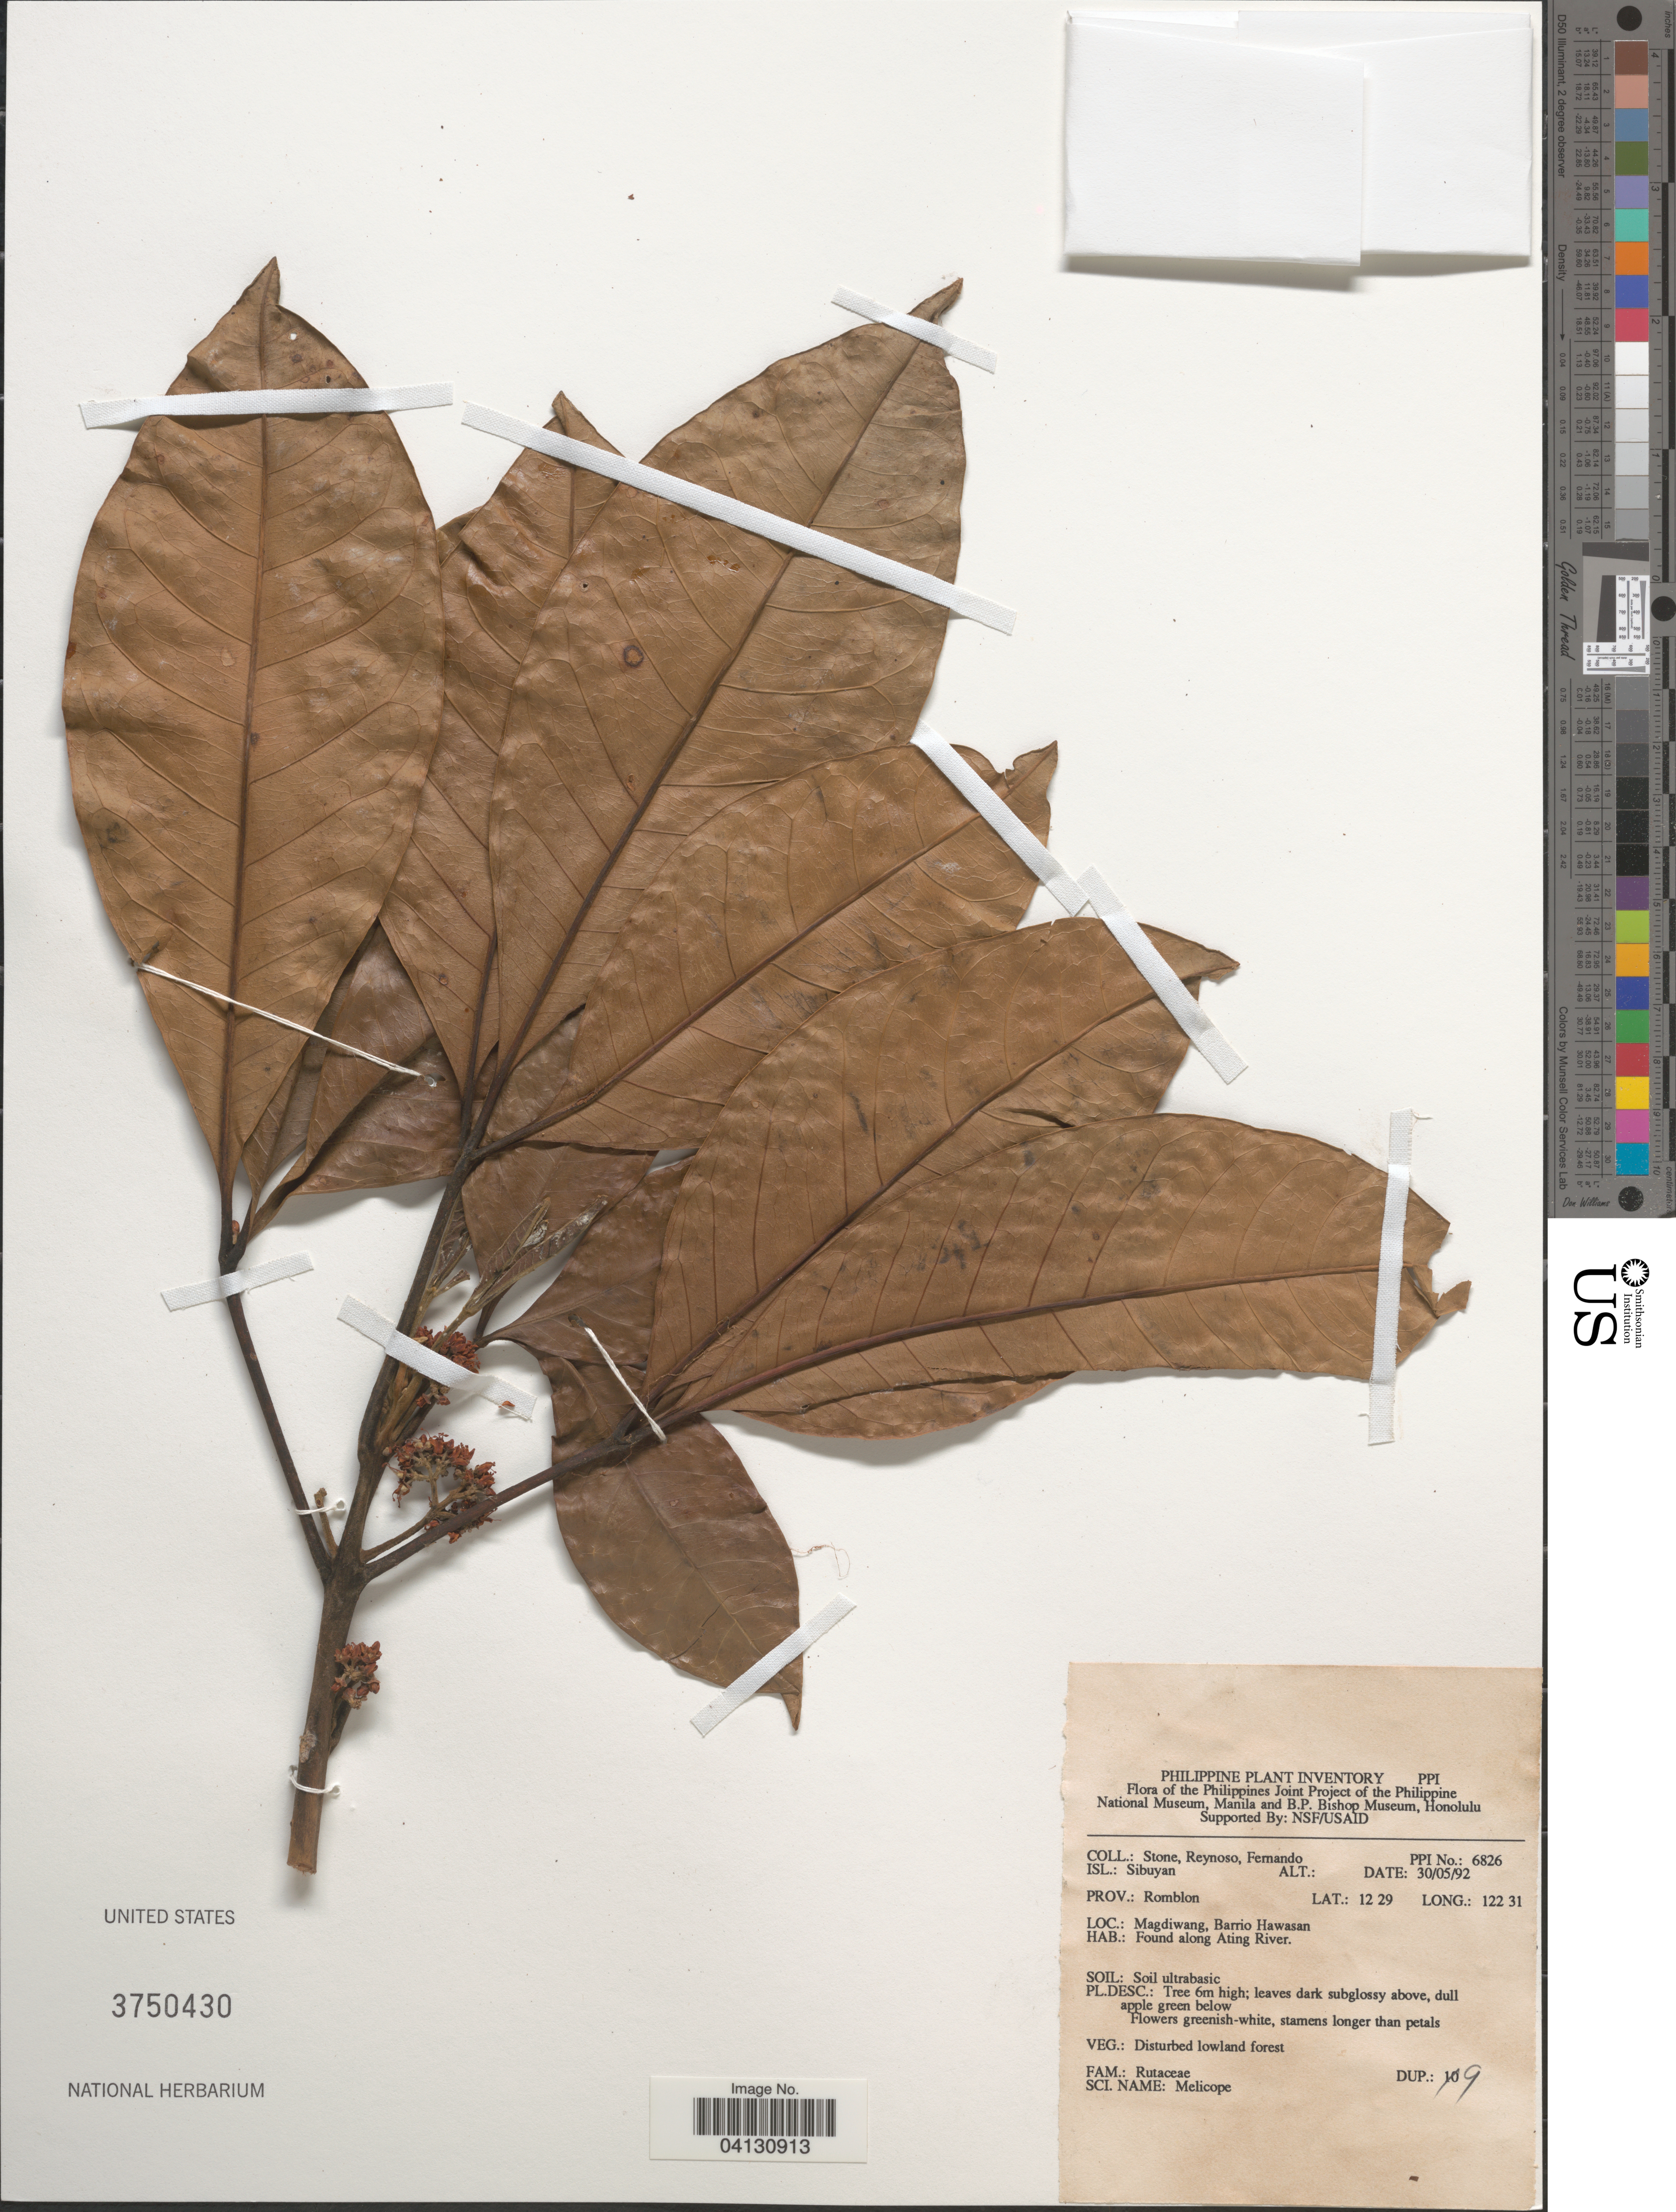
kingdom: Plantae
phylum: Tracheophyta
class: Magnoliopsida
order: Sapindales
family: Rutaceae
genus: Melicope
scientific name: Melicope sp.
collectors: -. Stone, E. Reynoso & -- Fernando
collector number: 6826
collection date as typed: Transcribed d/m/y: 30/5/92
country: Philippines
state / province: Western Visayas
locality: Isl.: Sibuyan. Prov.: Romblon. Magdiwang, Barrio Hawasan. Found along Ating River.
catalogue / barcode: US 3750430